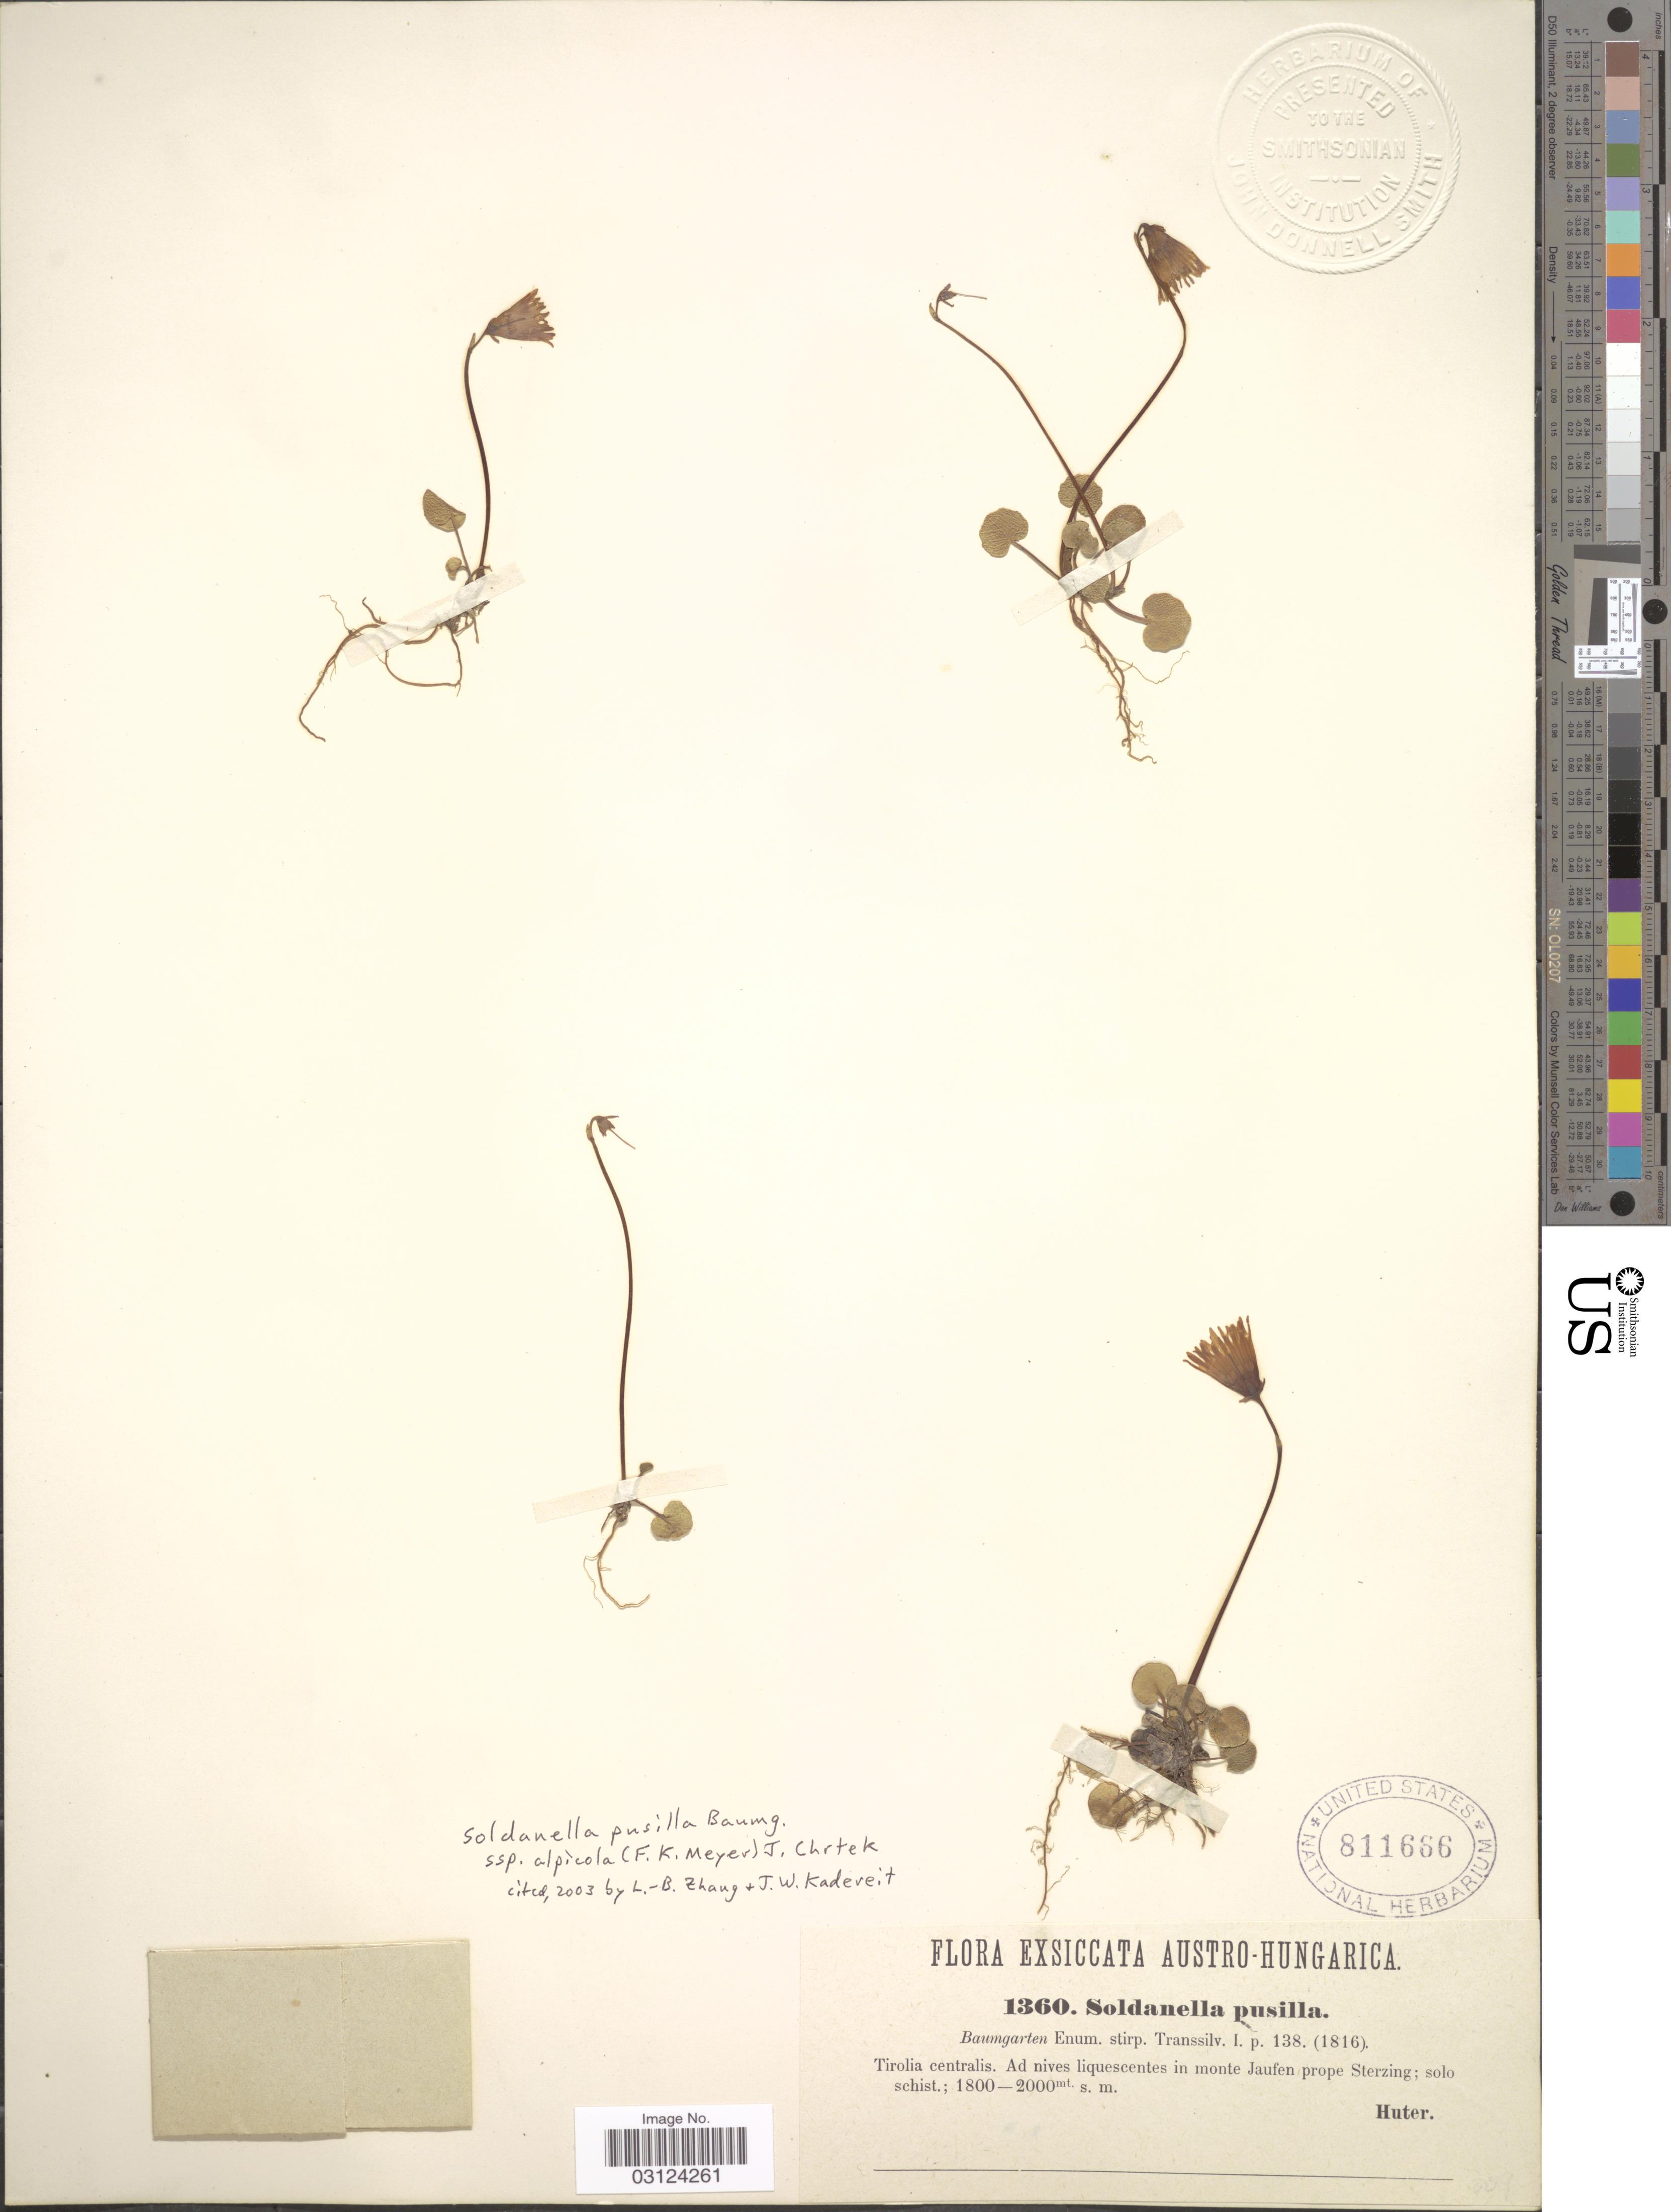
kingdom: Plantae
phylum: Tracheophyta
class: Magnoliopsida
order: Ericales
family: Primulaceae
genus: Soldanella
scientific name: Soldanella pusilla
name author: Baumg.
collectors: -. Huter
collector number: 1360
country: Hungary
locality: Austro-Hungarica, Tirolia centralis. Ad nives liquescentes in monte Jaufen prope Sterzing.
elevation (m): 1800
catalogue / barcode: US 811666